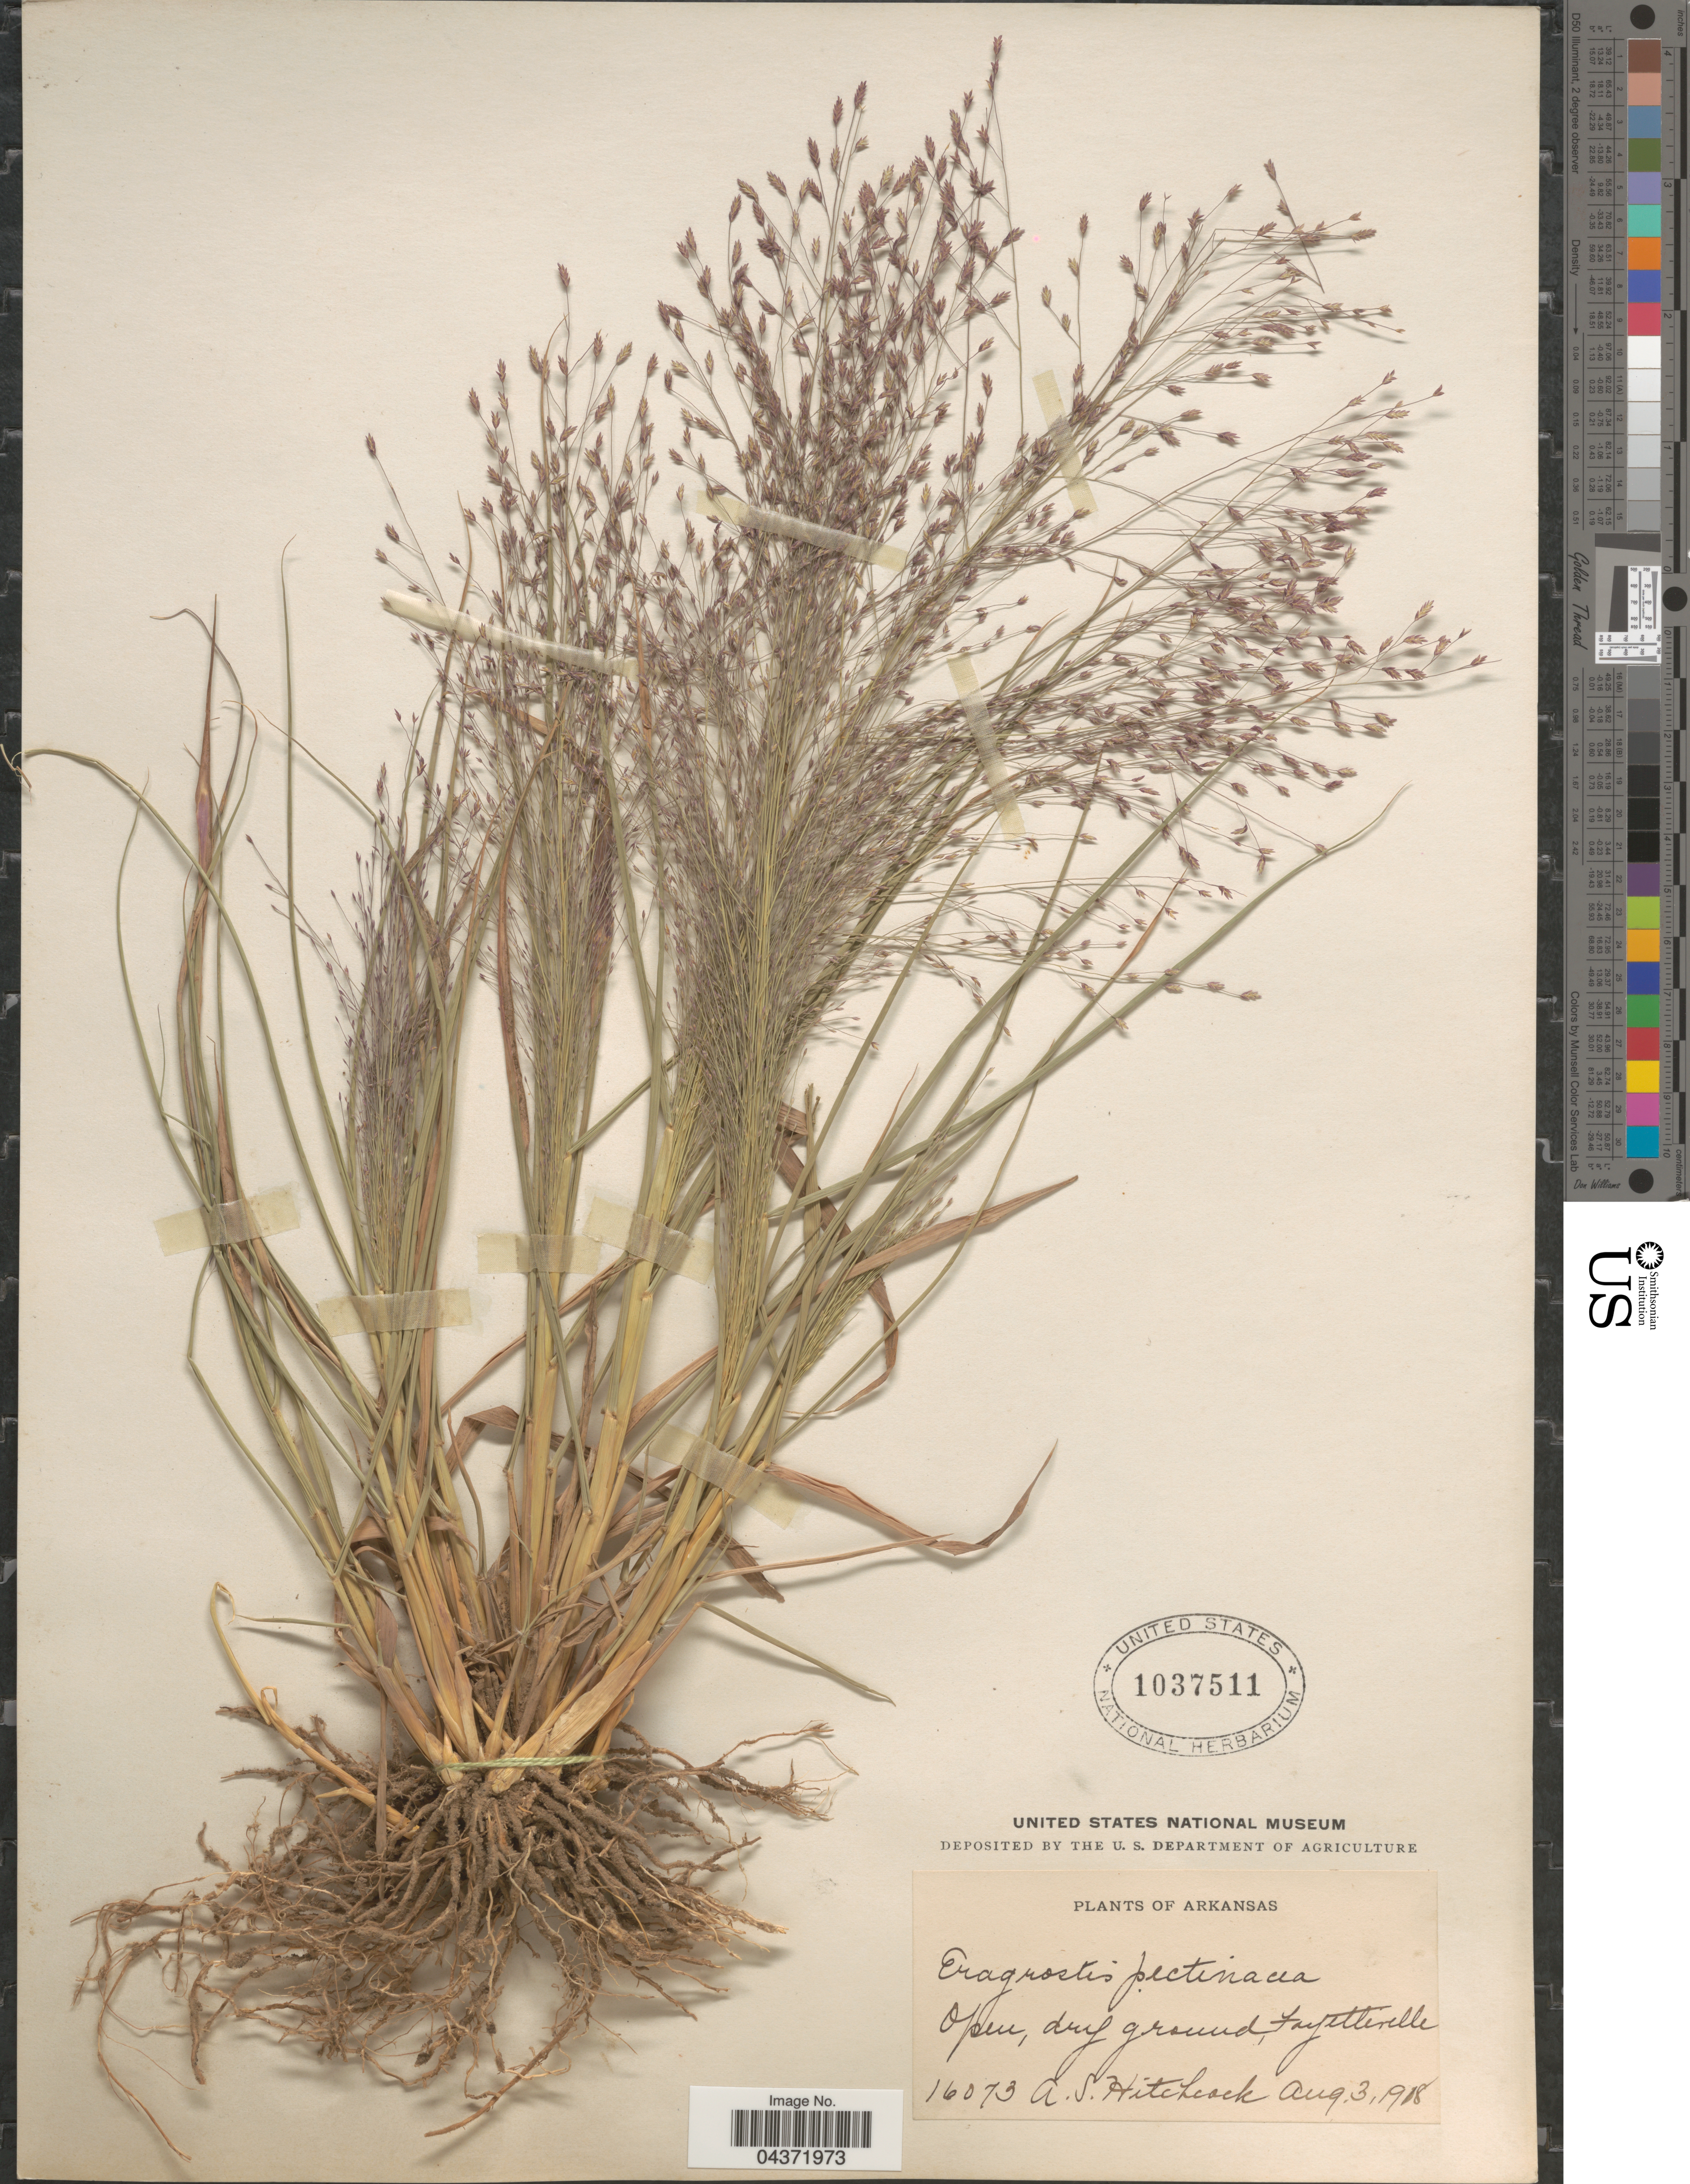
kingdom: Plantae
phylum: Tracheophyta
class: Liliopsida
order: Poales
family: Poaceae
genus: Eragrostis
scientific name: Eragrostis spectabilis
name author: (Pursh) Steud.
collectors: A. S. Hitchcock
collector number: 16073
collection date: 1908-08-03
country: United States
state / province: Arkansas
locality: Fayetteville.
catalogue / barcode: US 1037511